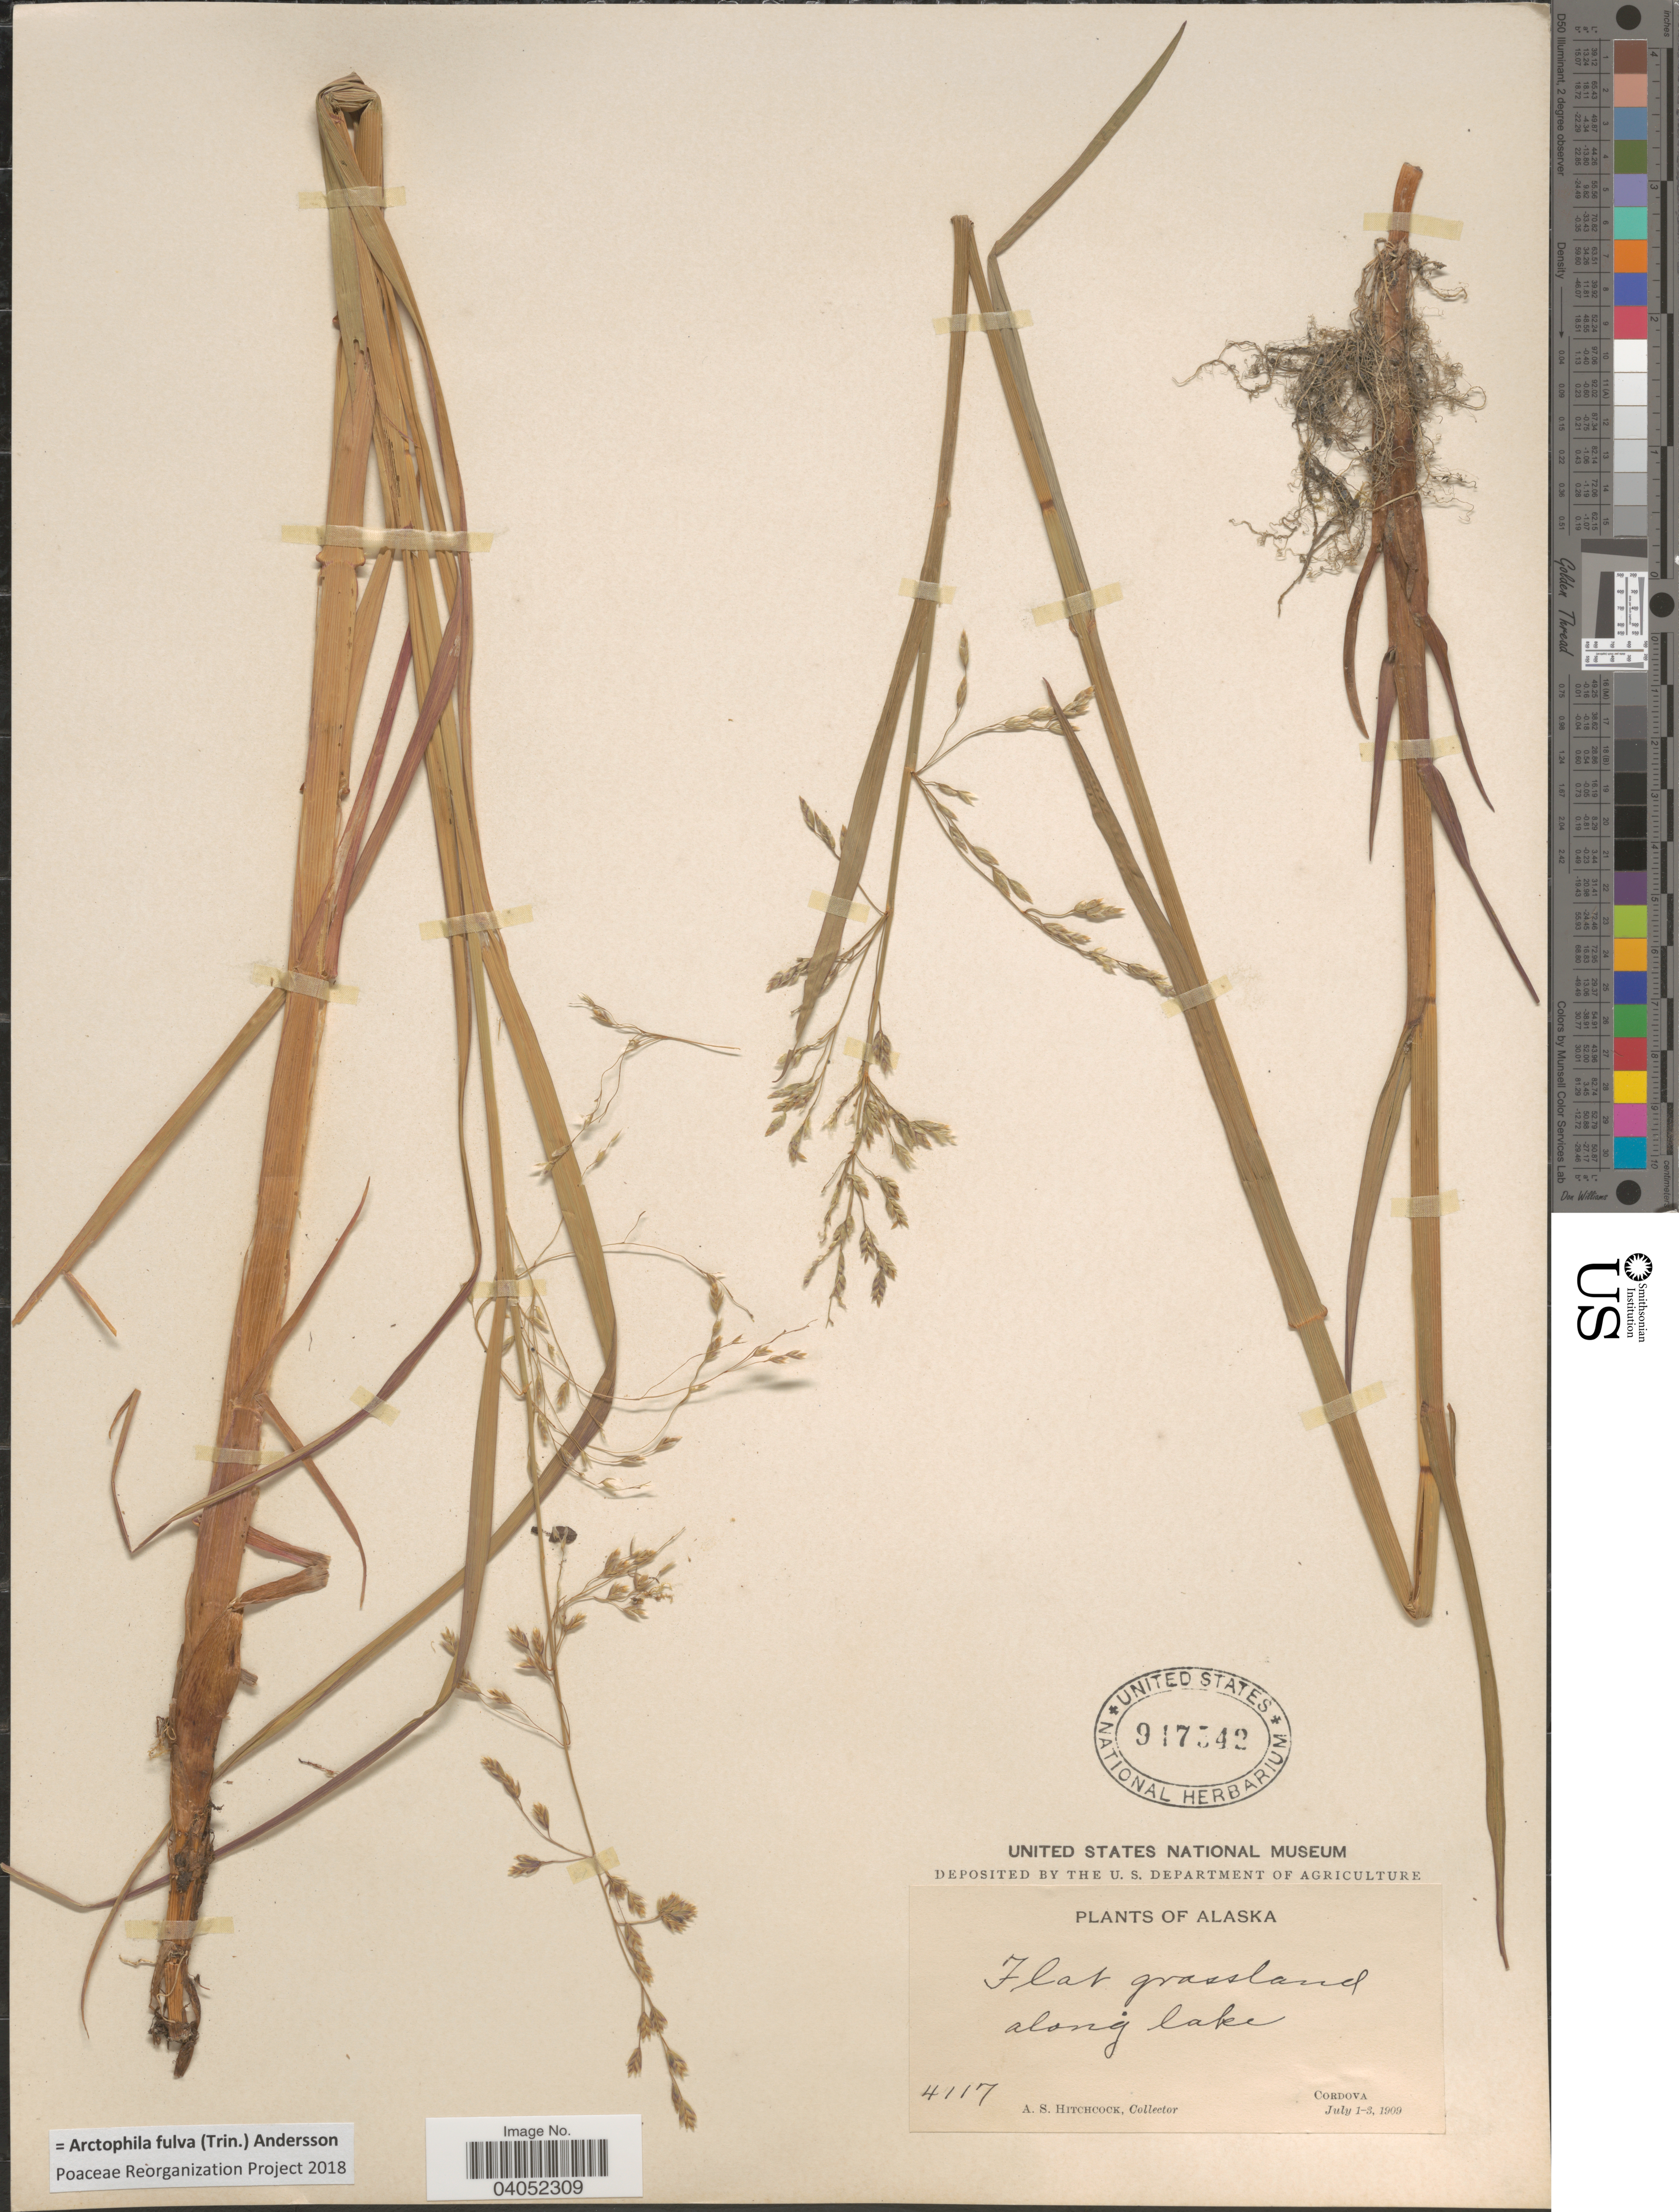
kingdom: Plantae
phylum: Tracheophyta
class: Liliopsida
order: Poales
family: Poaceae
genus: Arctophila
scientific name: Arctophila fulva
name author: (Trin.) Andersson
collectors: A. S. Hitchcock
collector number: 4117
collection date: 1909-07-01/1909-07-03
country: United States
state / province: Alaska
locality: Along lake, Cordova.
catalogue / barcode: US 917542